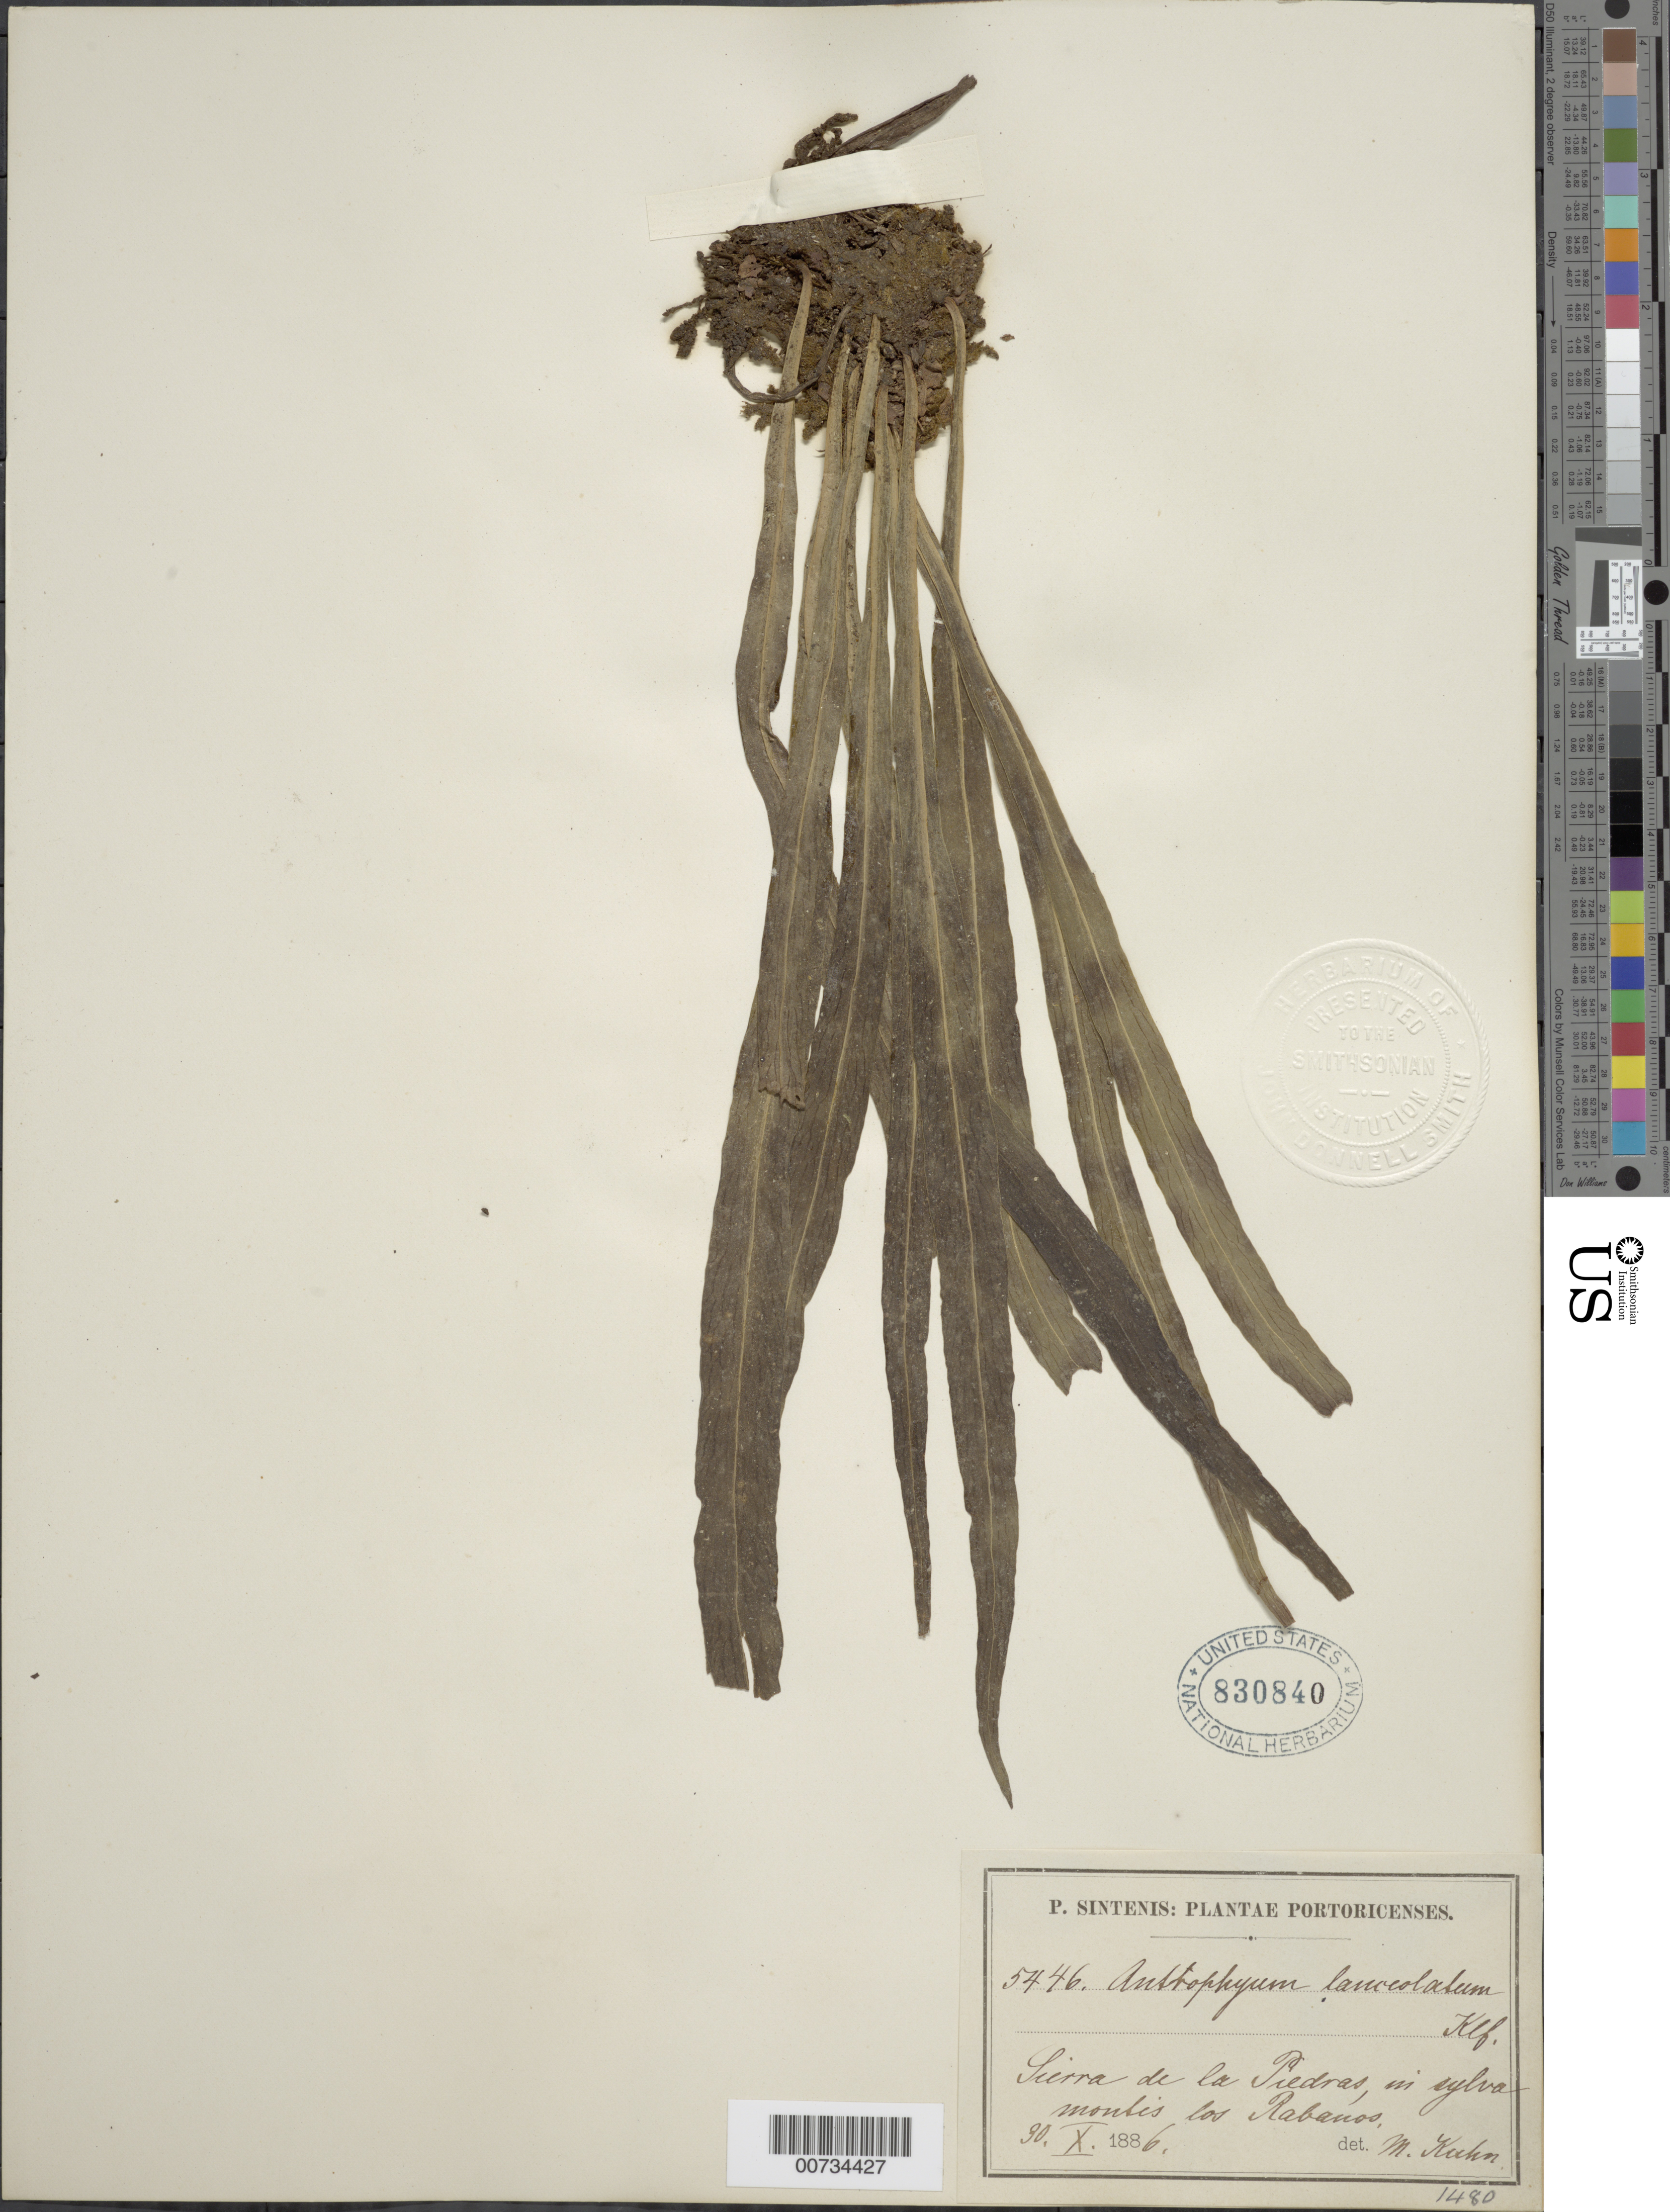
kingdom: Plantae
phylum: Tracheophyta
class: Polypodiopsida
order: Polypodiales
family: Pteridaceae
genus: Polytaenium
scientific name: Polytaenium lanceolatum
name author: (L.) Desv.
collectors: P. Sintenis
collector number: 5446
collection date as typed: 30 Oct 1886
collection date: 1886-10-30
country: Puerto Rico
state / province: Las Piedras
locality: Sierra de la Piedras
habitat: In sylva montis los Rabanos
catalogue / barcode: US 830840